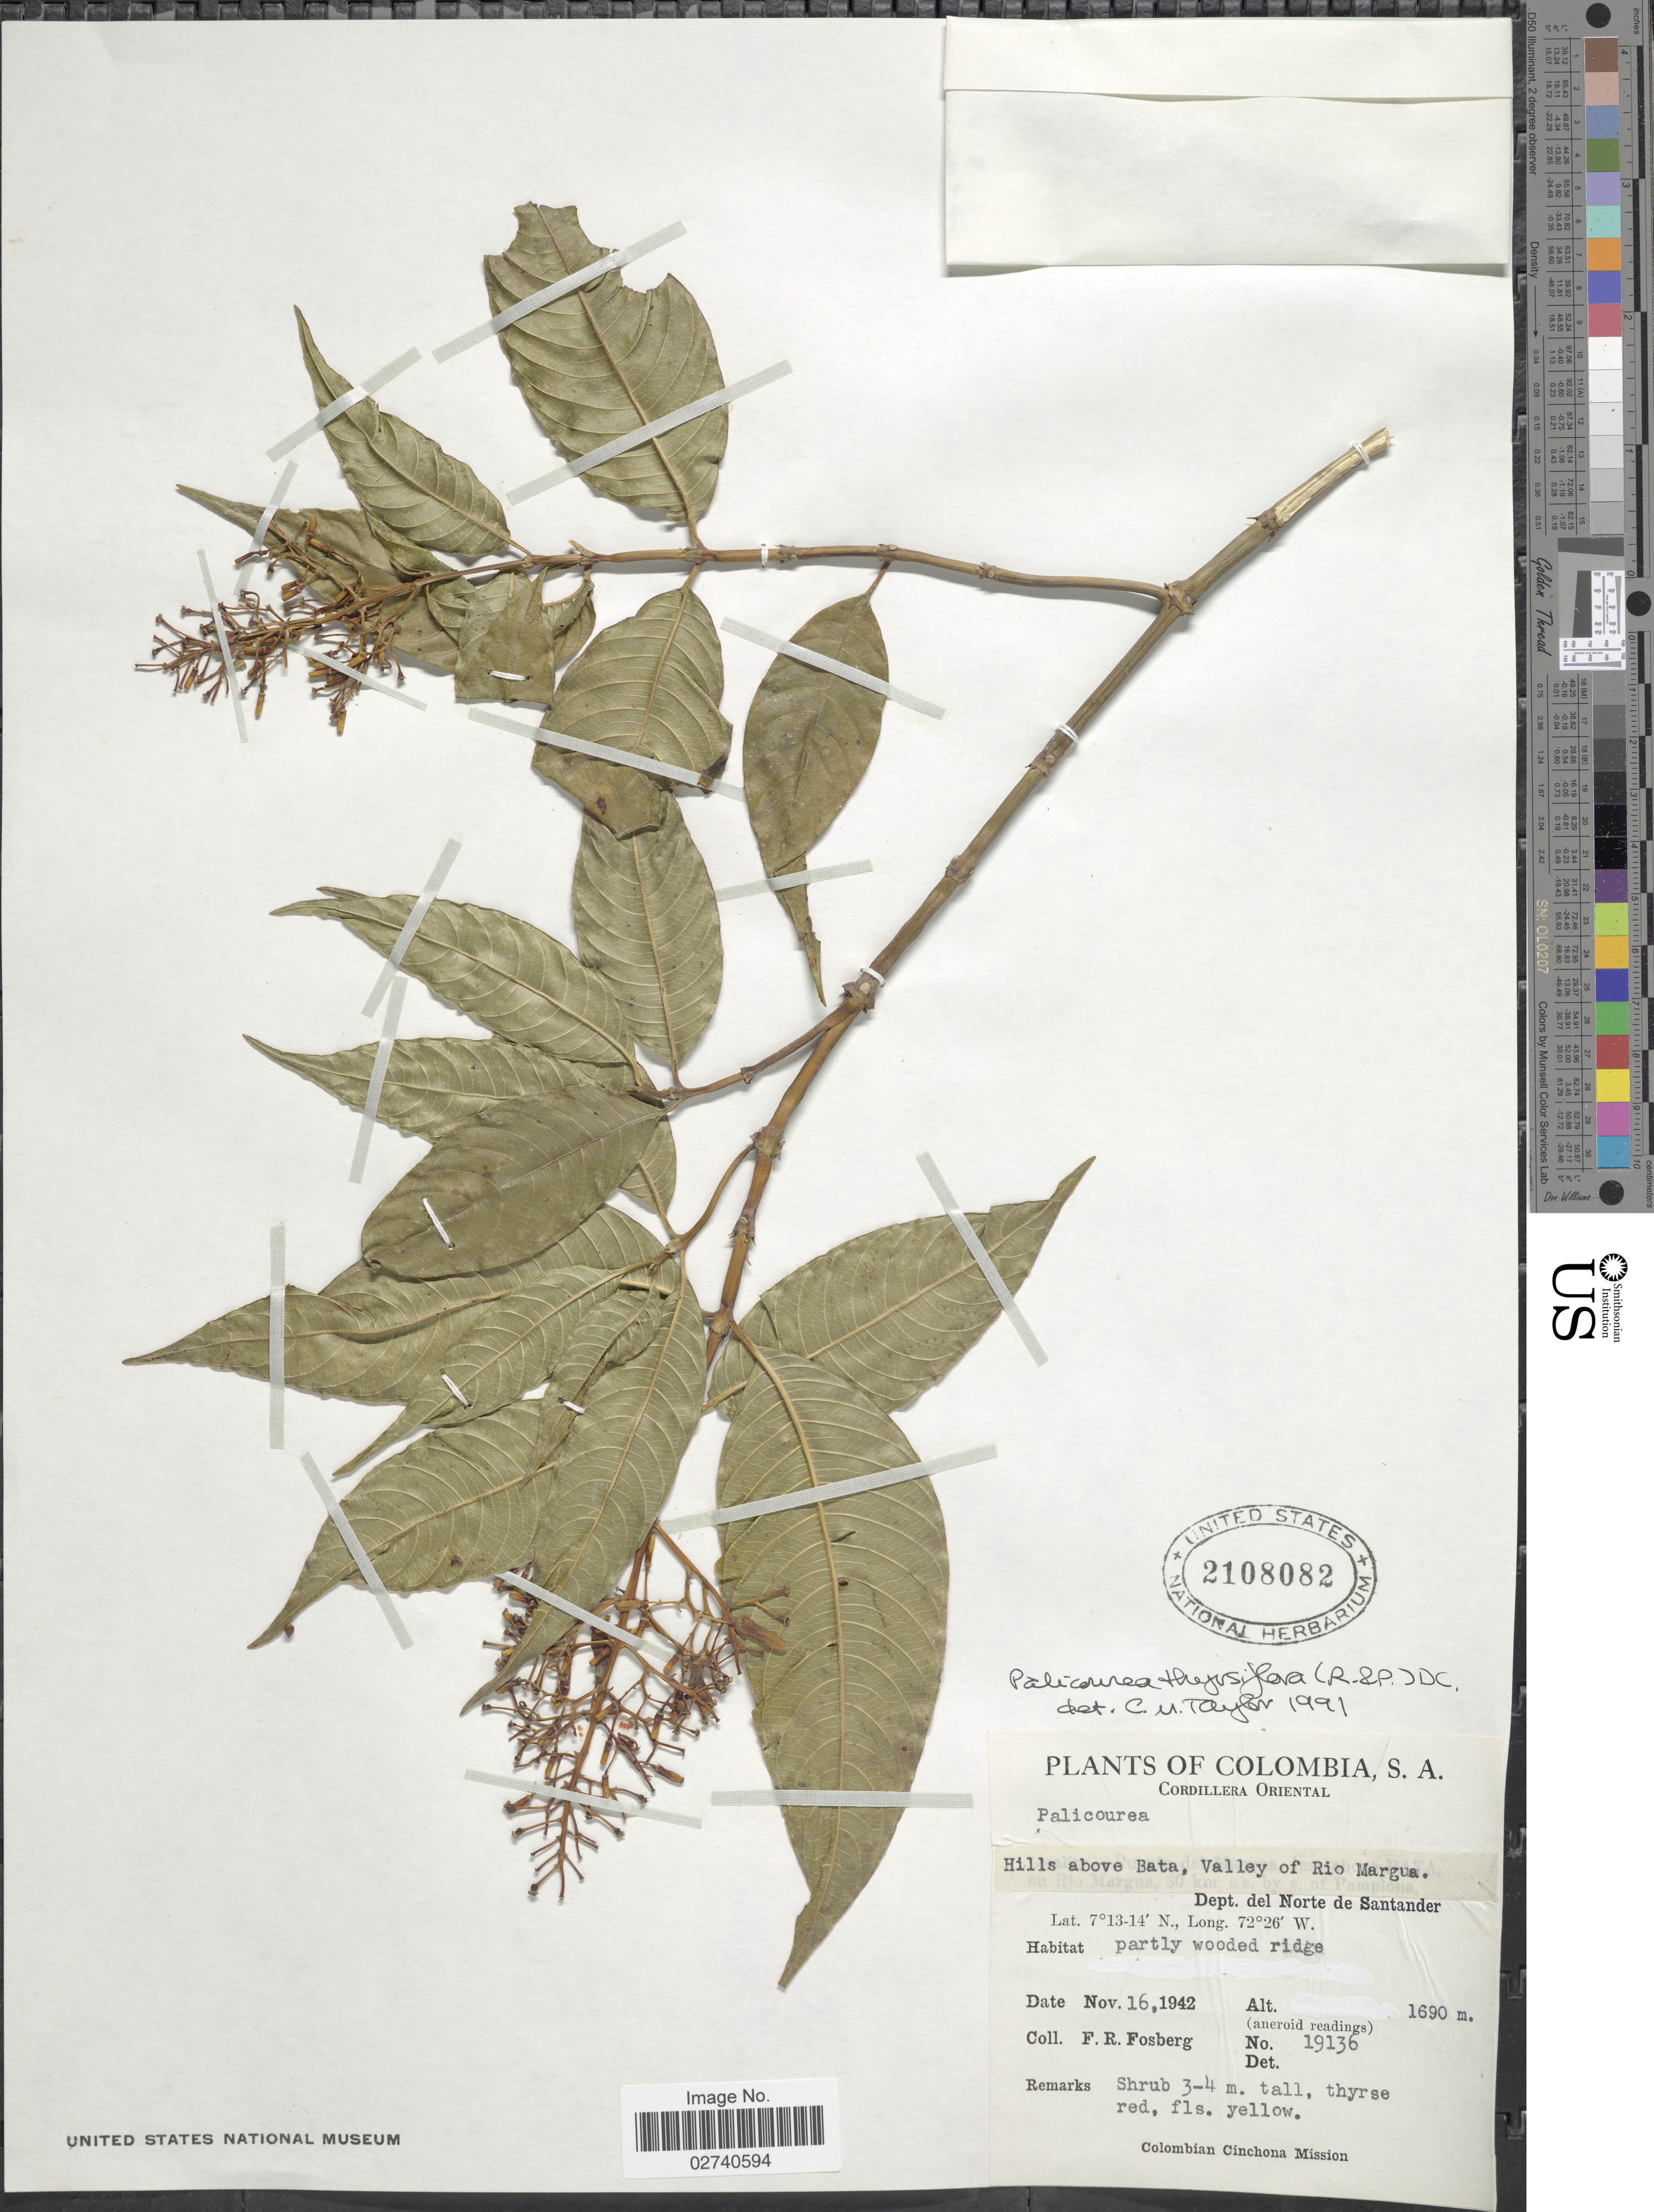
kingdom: Plantae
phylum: Tracheophyta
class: Magnoliopsida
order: Gentianales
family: Rubiaceae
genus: Palicourea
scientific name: Palicourea thyrsiflora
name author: (Ruiz & Pav.) DC.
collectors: F. R. Fosberg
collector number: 19136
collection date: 1942-11-16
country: Colombia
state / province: Norte de Santander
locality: Cordillera Oriental. Hills above Bata, Valley of Rio Margua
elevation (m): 1690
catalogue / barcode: US 2108082